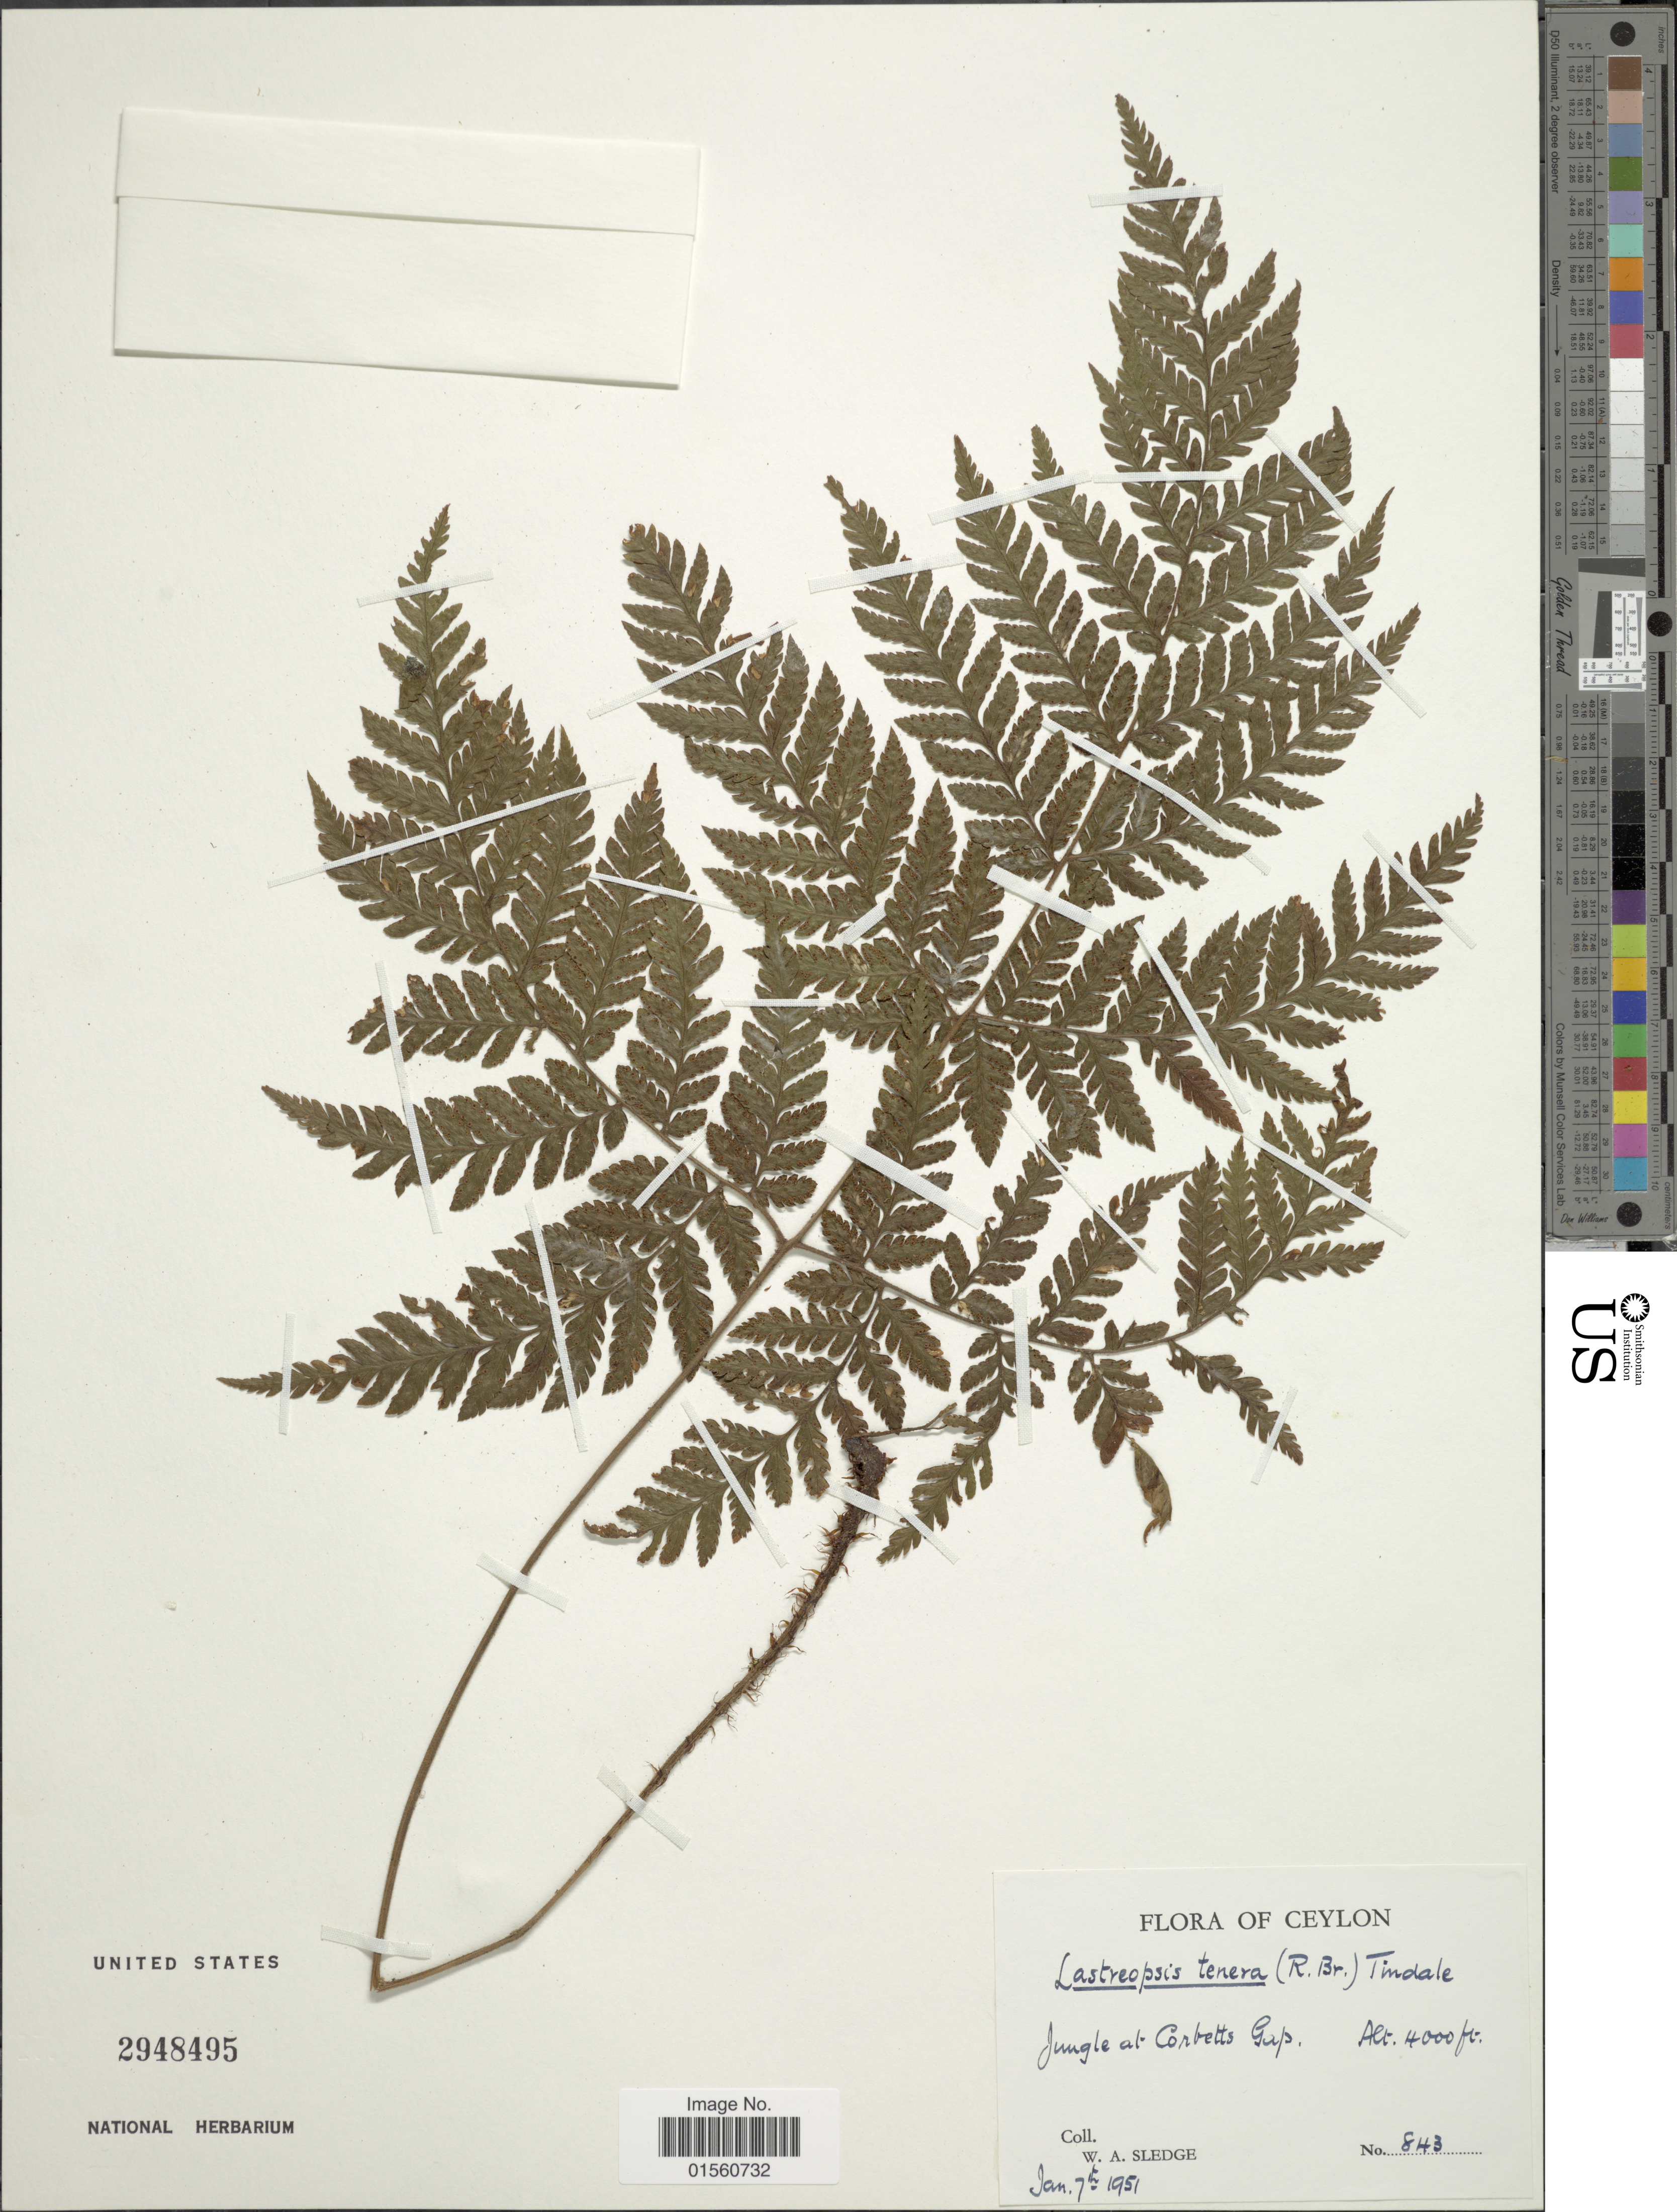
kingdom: Plantae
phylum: Tracheophyta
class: Polypodiopsida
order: Polypodiales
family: Dryopteridaceae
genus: Lastreopsis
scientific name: Lastreopsis tenera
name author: (R. Br.) Tindale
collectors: W. A. Sledge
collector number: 843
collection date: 1951-01-07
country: Sri Lanka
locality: Ceylon, Jungle at Corbetts Gap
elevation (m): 1219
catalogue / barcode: US 2948495